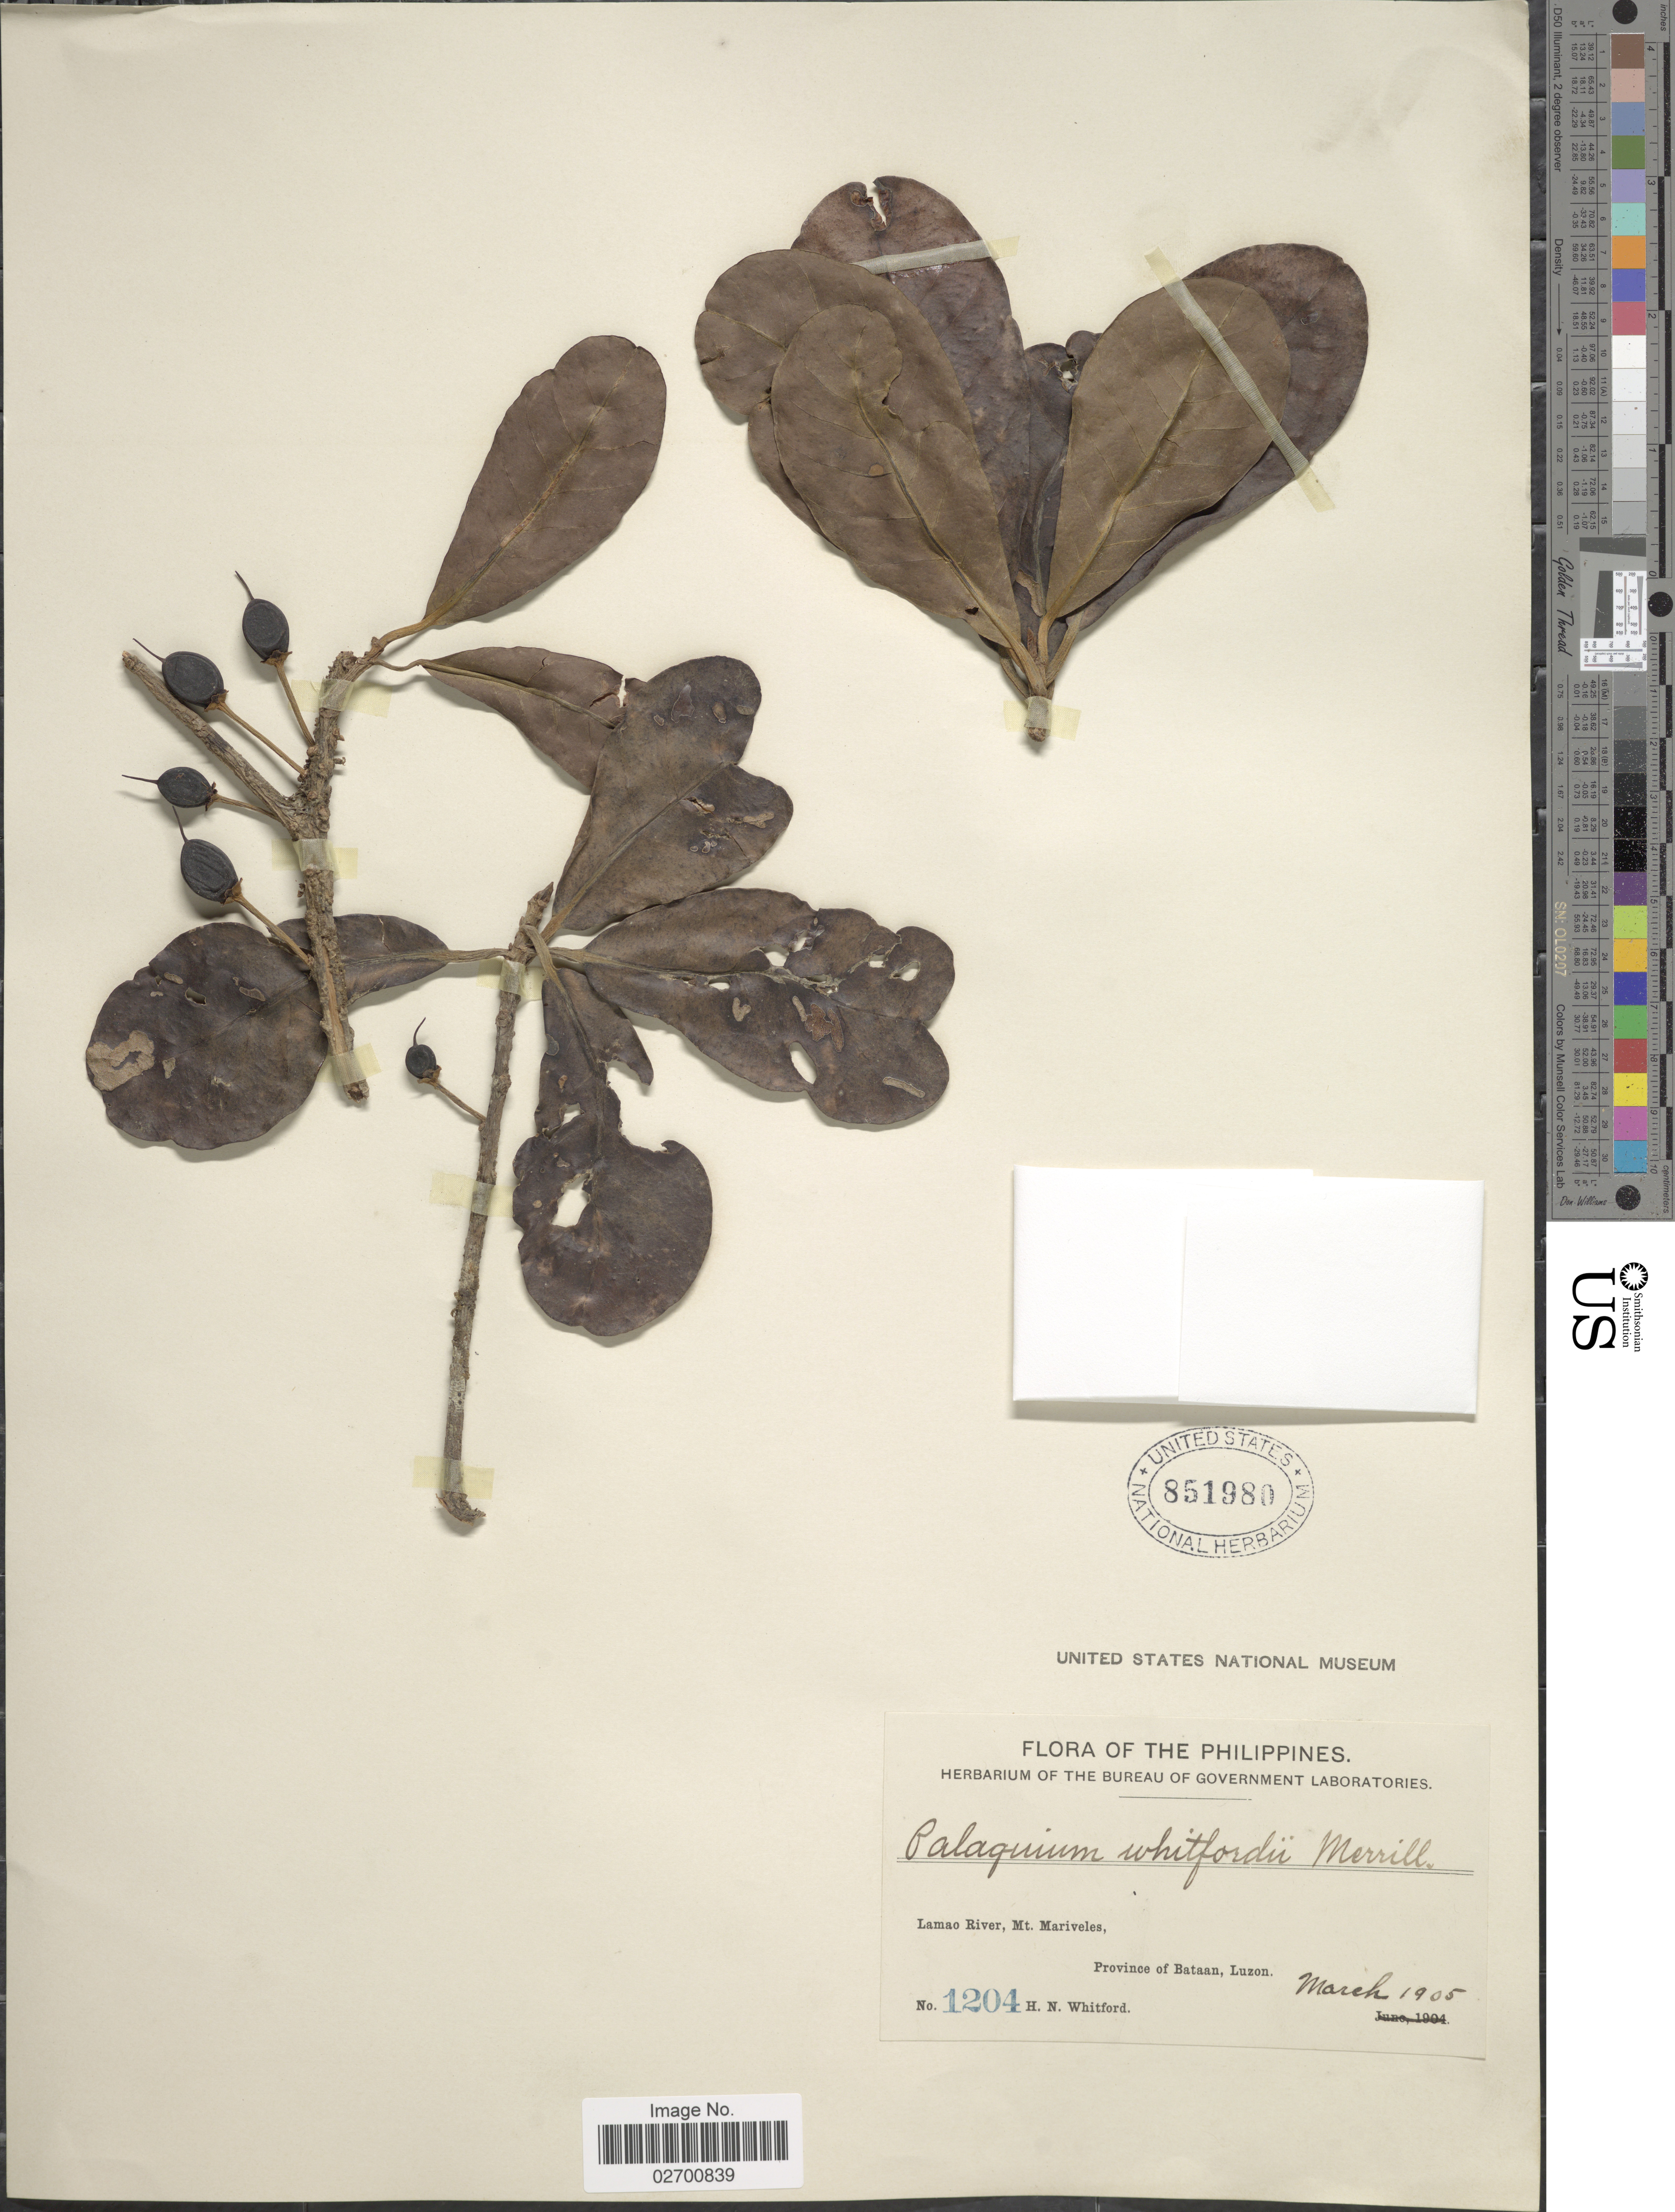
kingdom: Plantae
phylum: Tracheophyta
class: Magnoliopsida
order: Ericales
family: Sapotaceae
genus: Palaquium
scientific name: Palaquium bataanense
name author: Merr.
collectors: H. N. Whitford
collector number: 1204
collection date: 1905-03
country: Philippines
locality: Lamao River, Mt. Mariveles, Province of Bataan, Luzon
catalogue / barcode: US 851980